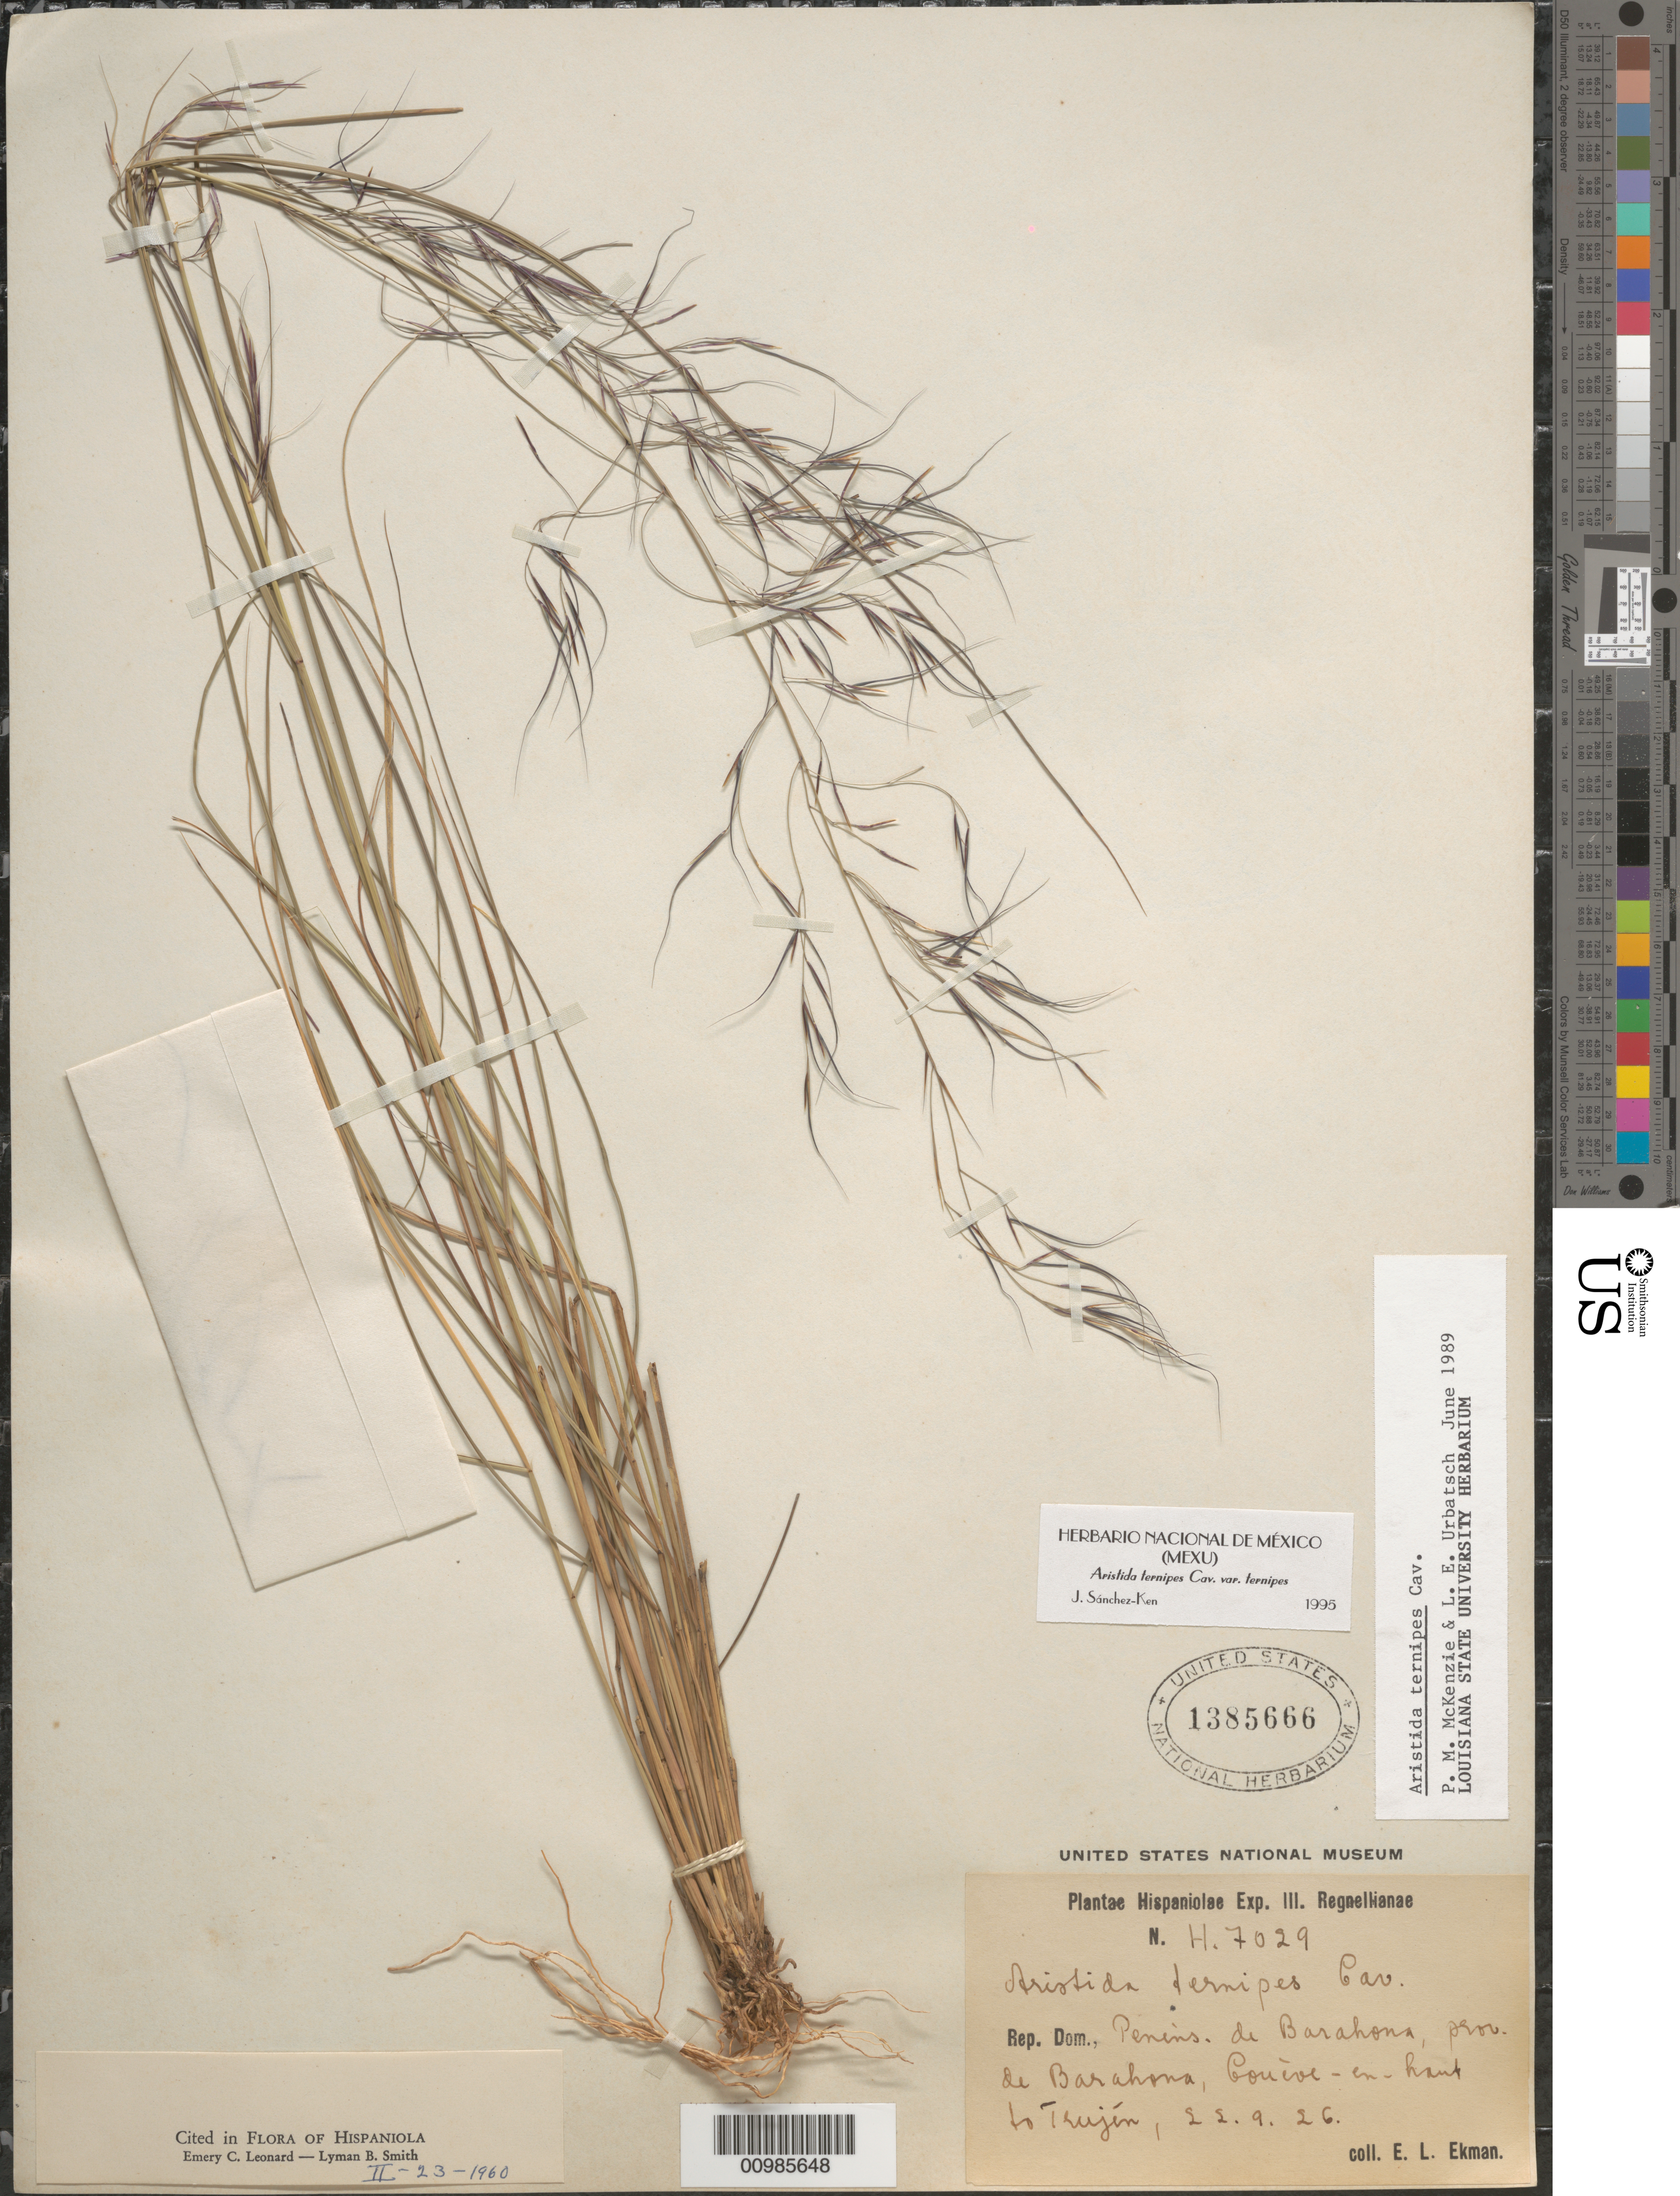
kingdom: Plantae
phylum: Tracheophyta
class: Liliopsida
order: Poales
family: Poaceae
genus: Aristida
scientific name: Aristida ternipes var. ternipes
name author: Cav.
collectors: E. L. Ekman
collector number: H 7029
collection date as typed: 22 Sep 1926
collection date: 1926-09-22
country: Dominican Republic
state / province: Barahona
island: Hispaniola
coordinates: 0 N, 0 E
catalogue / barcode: US 1385666